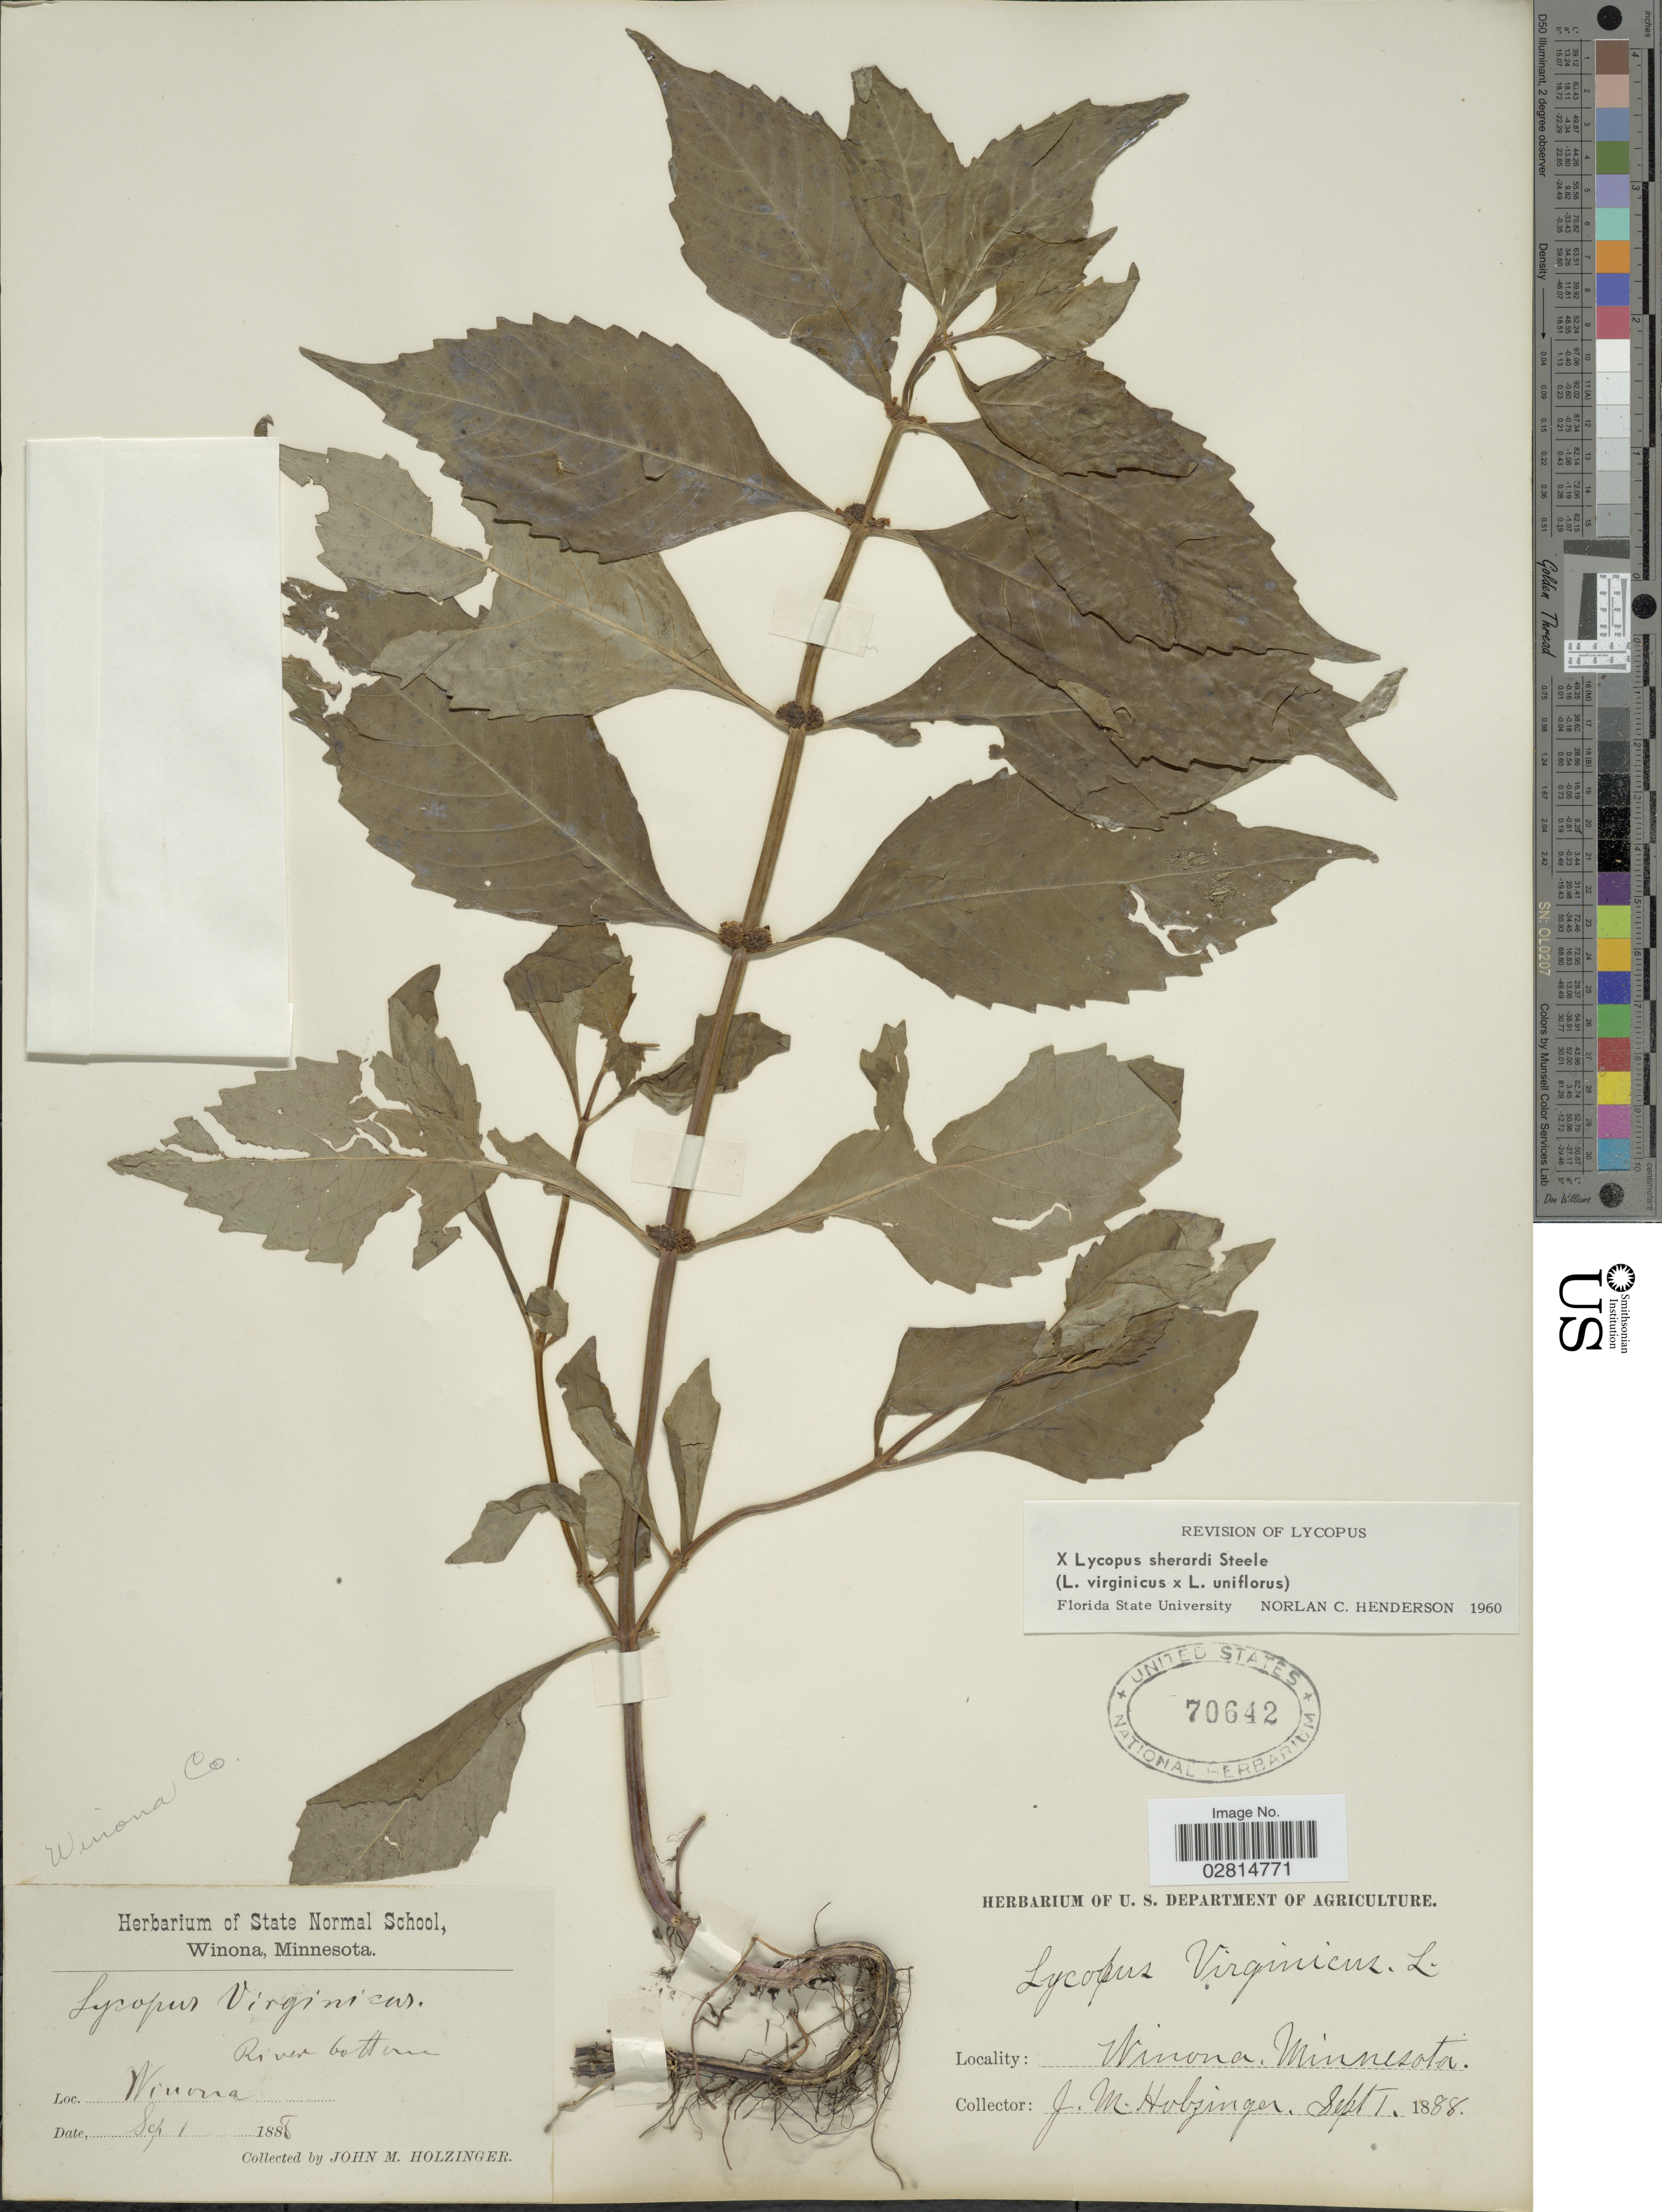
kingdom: Plantae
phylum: Tracheophyta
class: Magnoliopsida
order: Lamiales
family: Lamiaceae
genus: Lycopus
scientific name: Lycopus x sherardii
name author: E.S. Steele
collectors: J. M. Holzinger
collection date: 1888-09-01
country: United States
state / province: Minnesota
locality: Winona. River bottom. Winona.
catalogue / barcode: US 70642